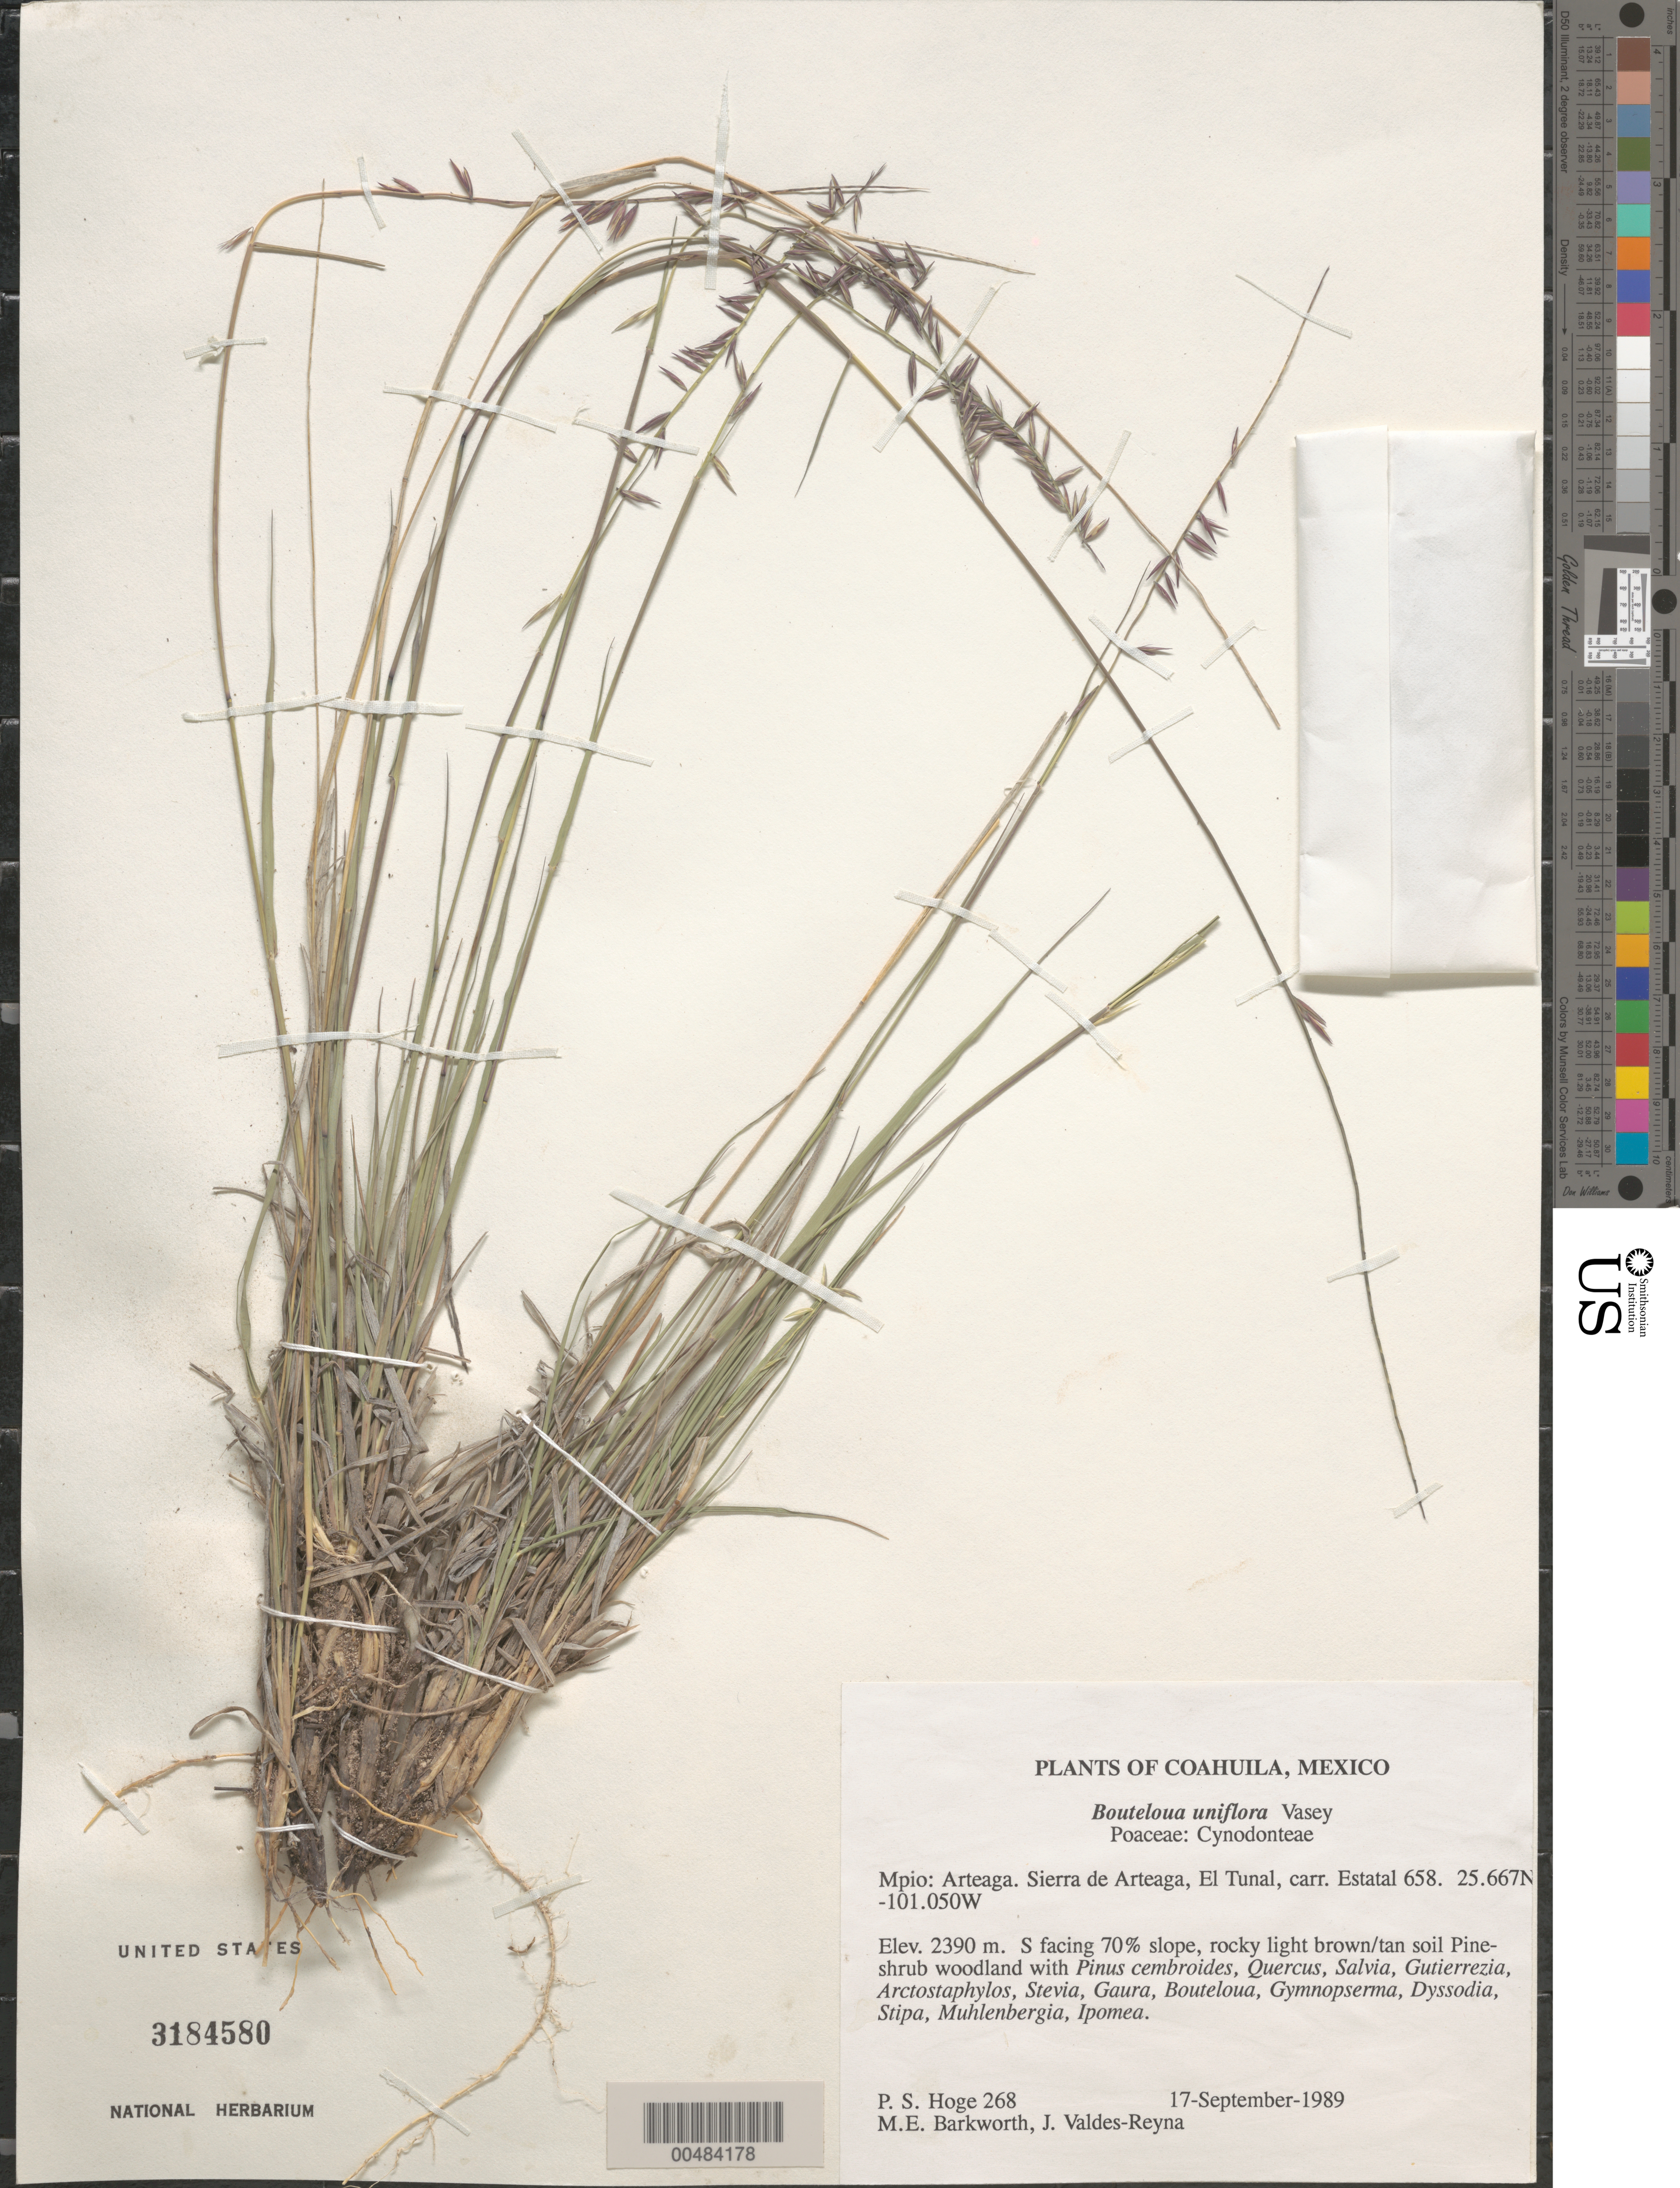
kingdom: Plantae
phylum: Tracheophyta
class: Liliopsida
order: Poales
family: Poaceae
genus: Bouteloua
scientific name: Bouteloua uniflora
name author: Vasey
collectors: P. S. Hoge, M. E. Barkworth & J. Valdés-Reyna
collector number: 268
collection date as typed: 17 Sep 1989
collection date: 1989-09-17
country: Mexico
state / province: Coahuila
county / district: Arteaga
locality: Sierra de Arteaga, El Tunal, carr. Estatal 658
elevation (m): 2390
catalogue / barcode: US 3184580